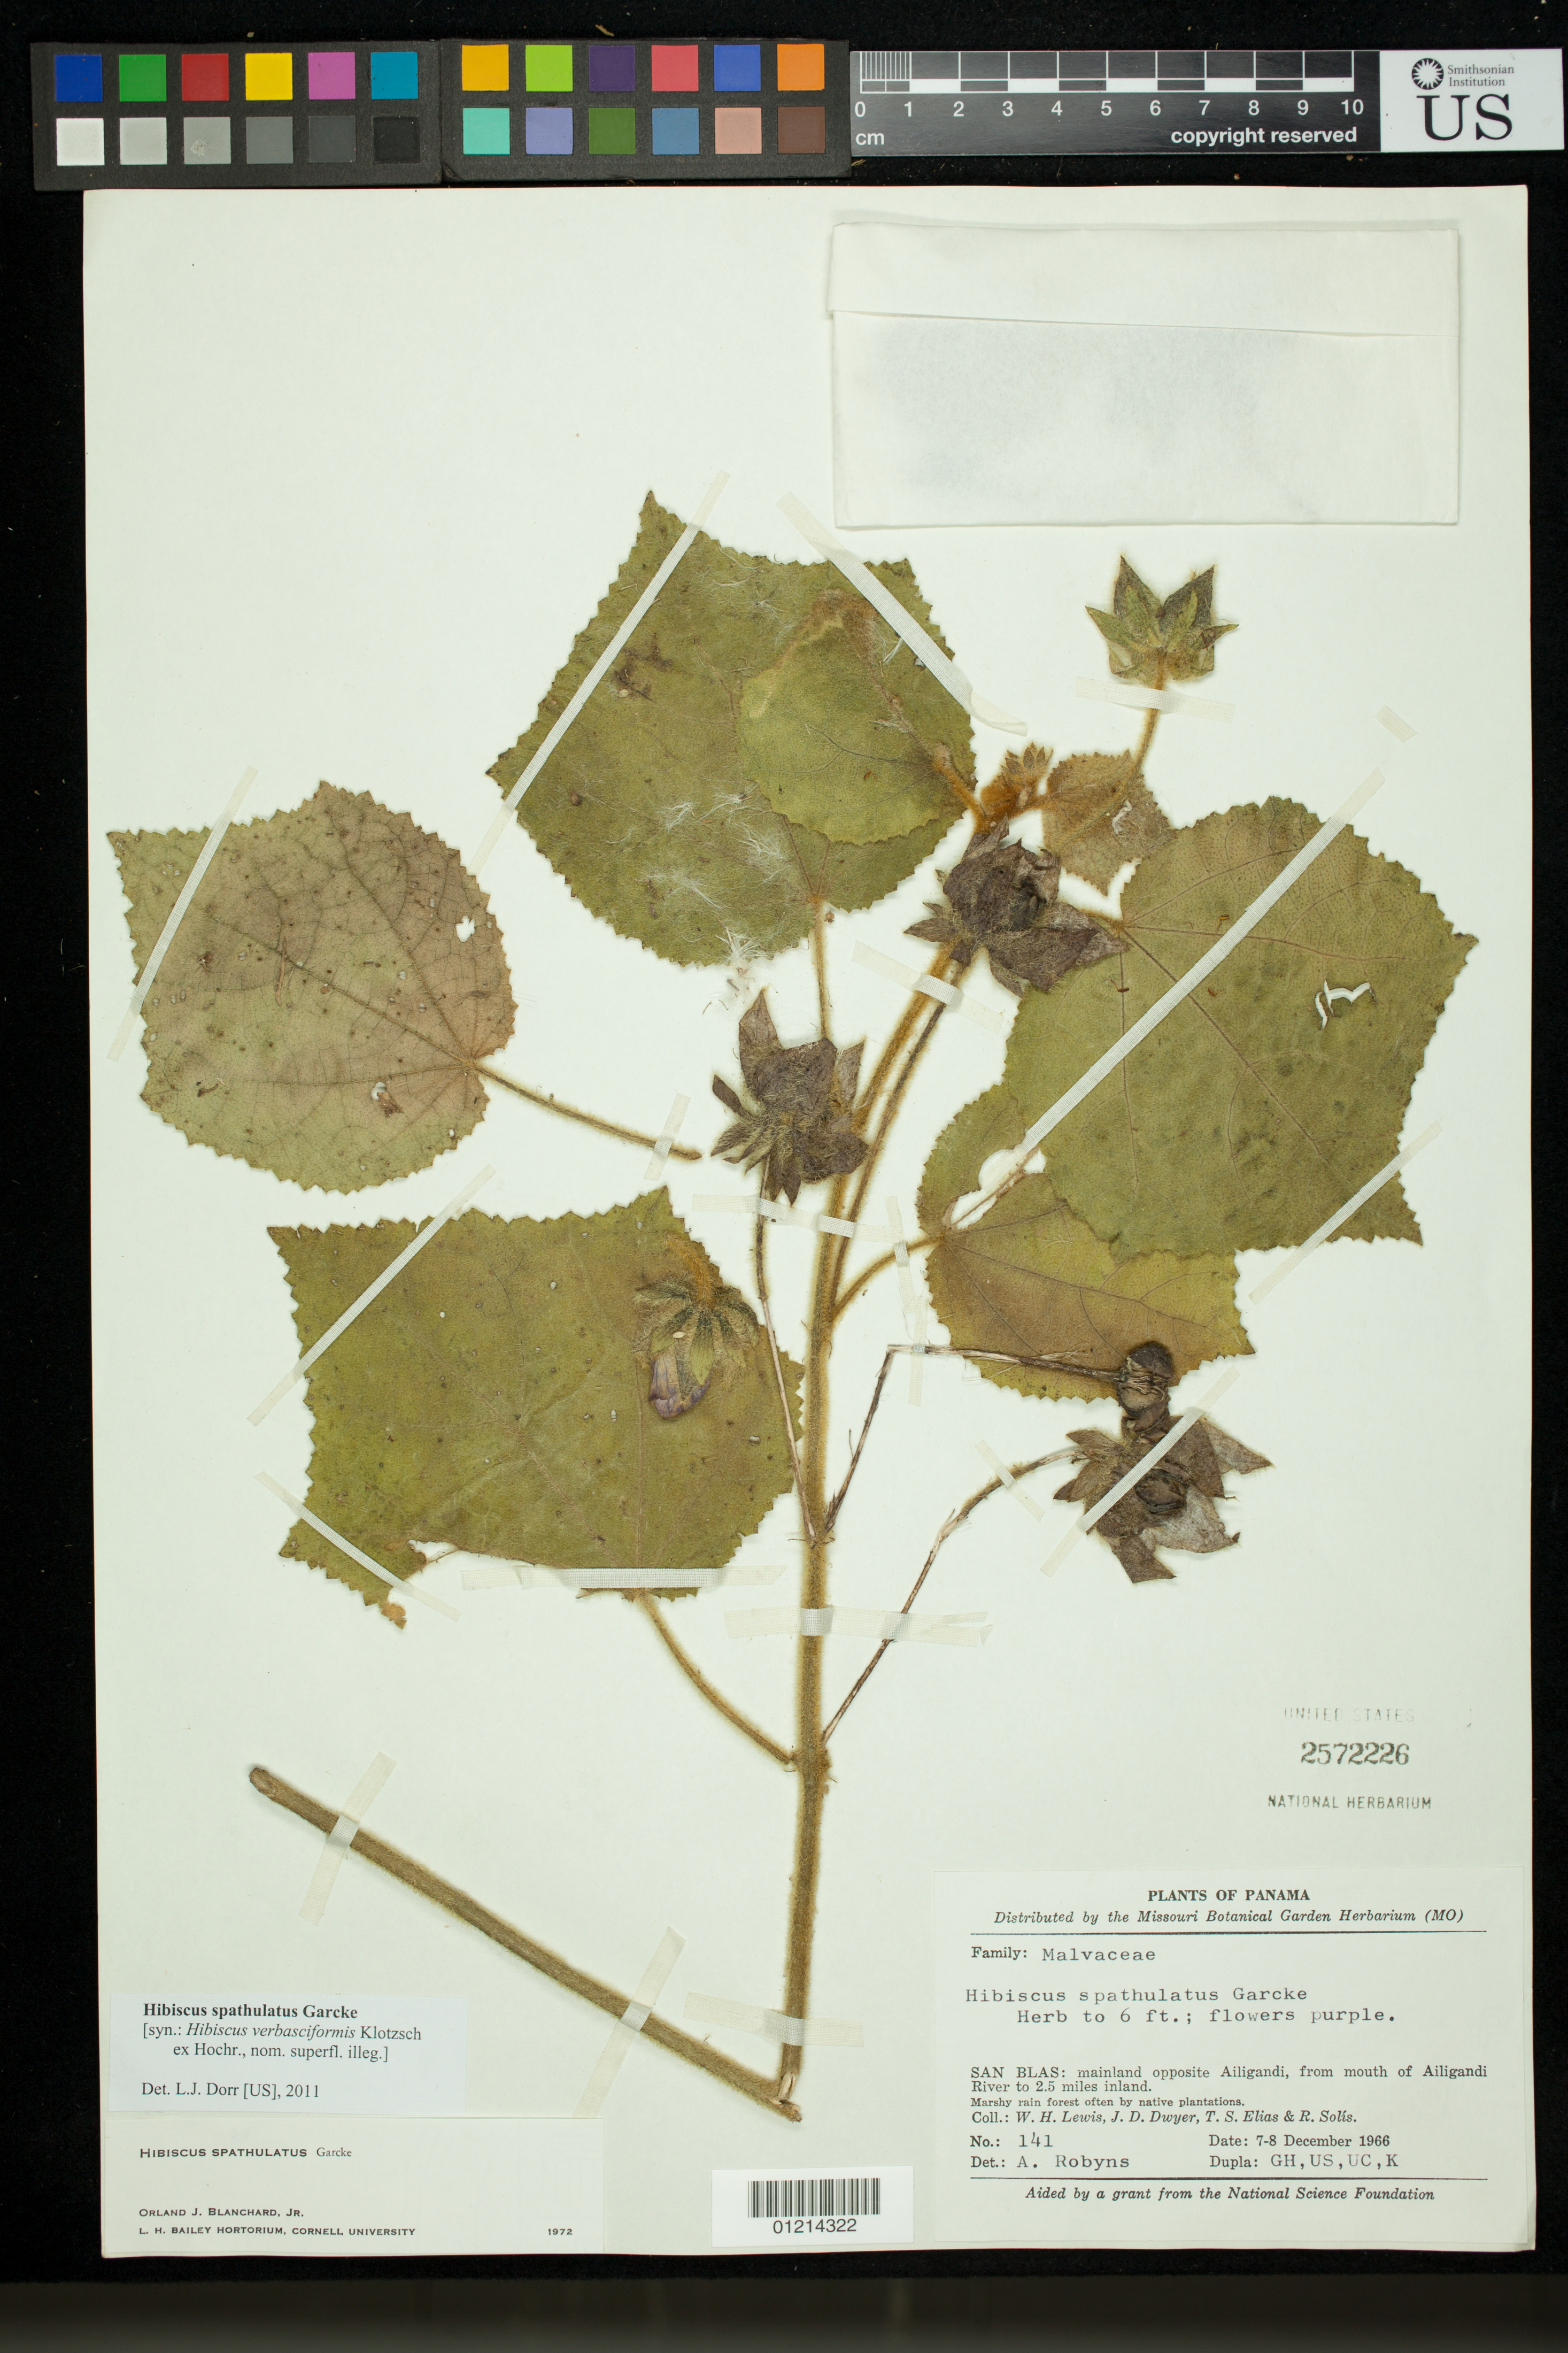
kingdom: Plantae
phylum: Tracheophyta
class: Magnoliopsida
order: Malvales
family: Malvaceae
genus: Hibiscus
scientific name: Hibiscus spathulatus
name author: Garcke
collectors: W. H. Lewis, J. D. Dwyer, T. S. Elias & R. Solis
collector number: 141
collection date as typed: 07 Dec 1966 to 08 Dec 1966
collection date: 1966-12-07/1966-12-08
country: Panama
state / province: Kuna Yala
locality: San Blas: mainland opposite Ailigandi, from mouth of Ailigandi River to 2.5 miles inland.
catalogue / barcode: US 2572226